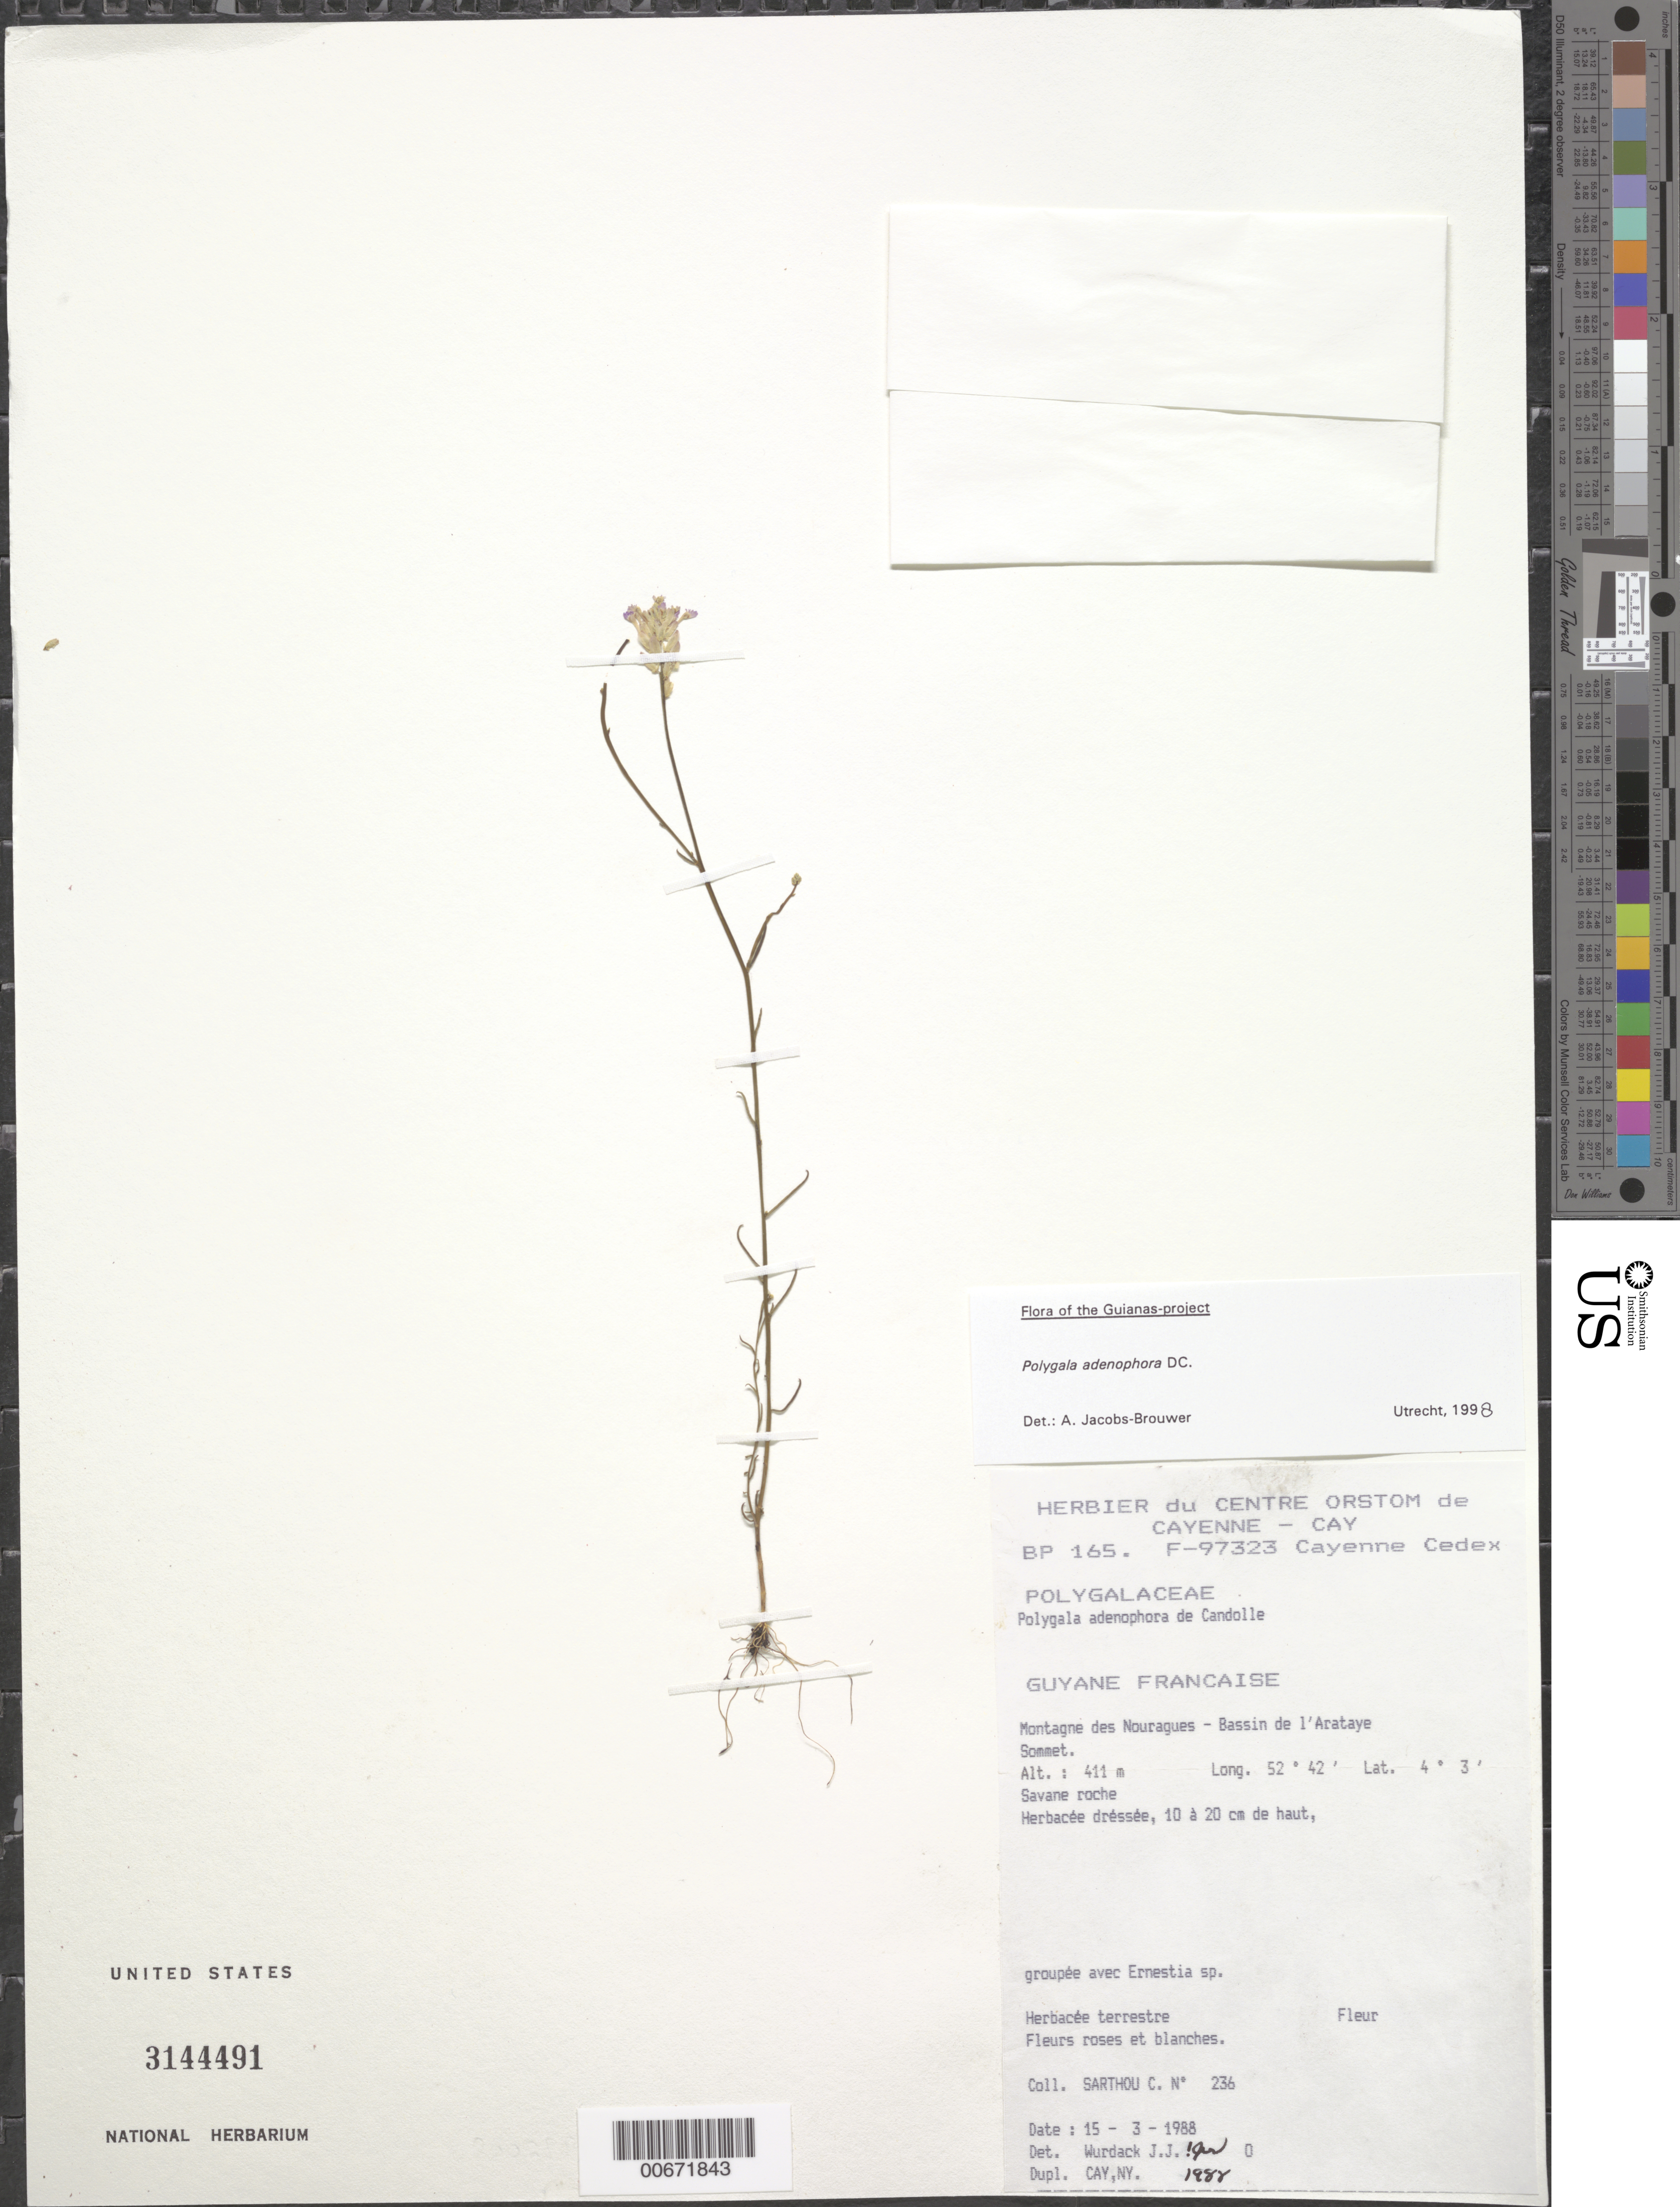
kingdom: Plantae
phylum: Tracheophyta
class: Magnoliopsida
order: Fabales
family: Polygalaceae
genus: Polygala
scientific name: Polygala adenophora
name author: DC.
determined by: Jacobs-Brouwer, A.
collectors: C. Sarthou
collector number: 236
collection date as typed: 15-Mar-88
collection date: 1988-03-15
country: French Guiana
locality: Montagnes des Nouragues, summit, Bassin de l'Arataye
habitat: Savanna rock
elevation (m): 411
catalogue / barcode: US 3144491